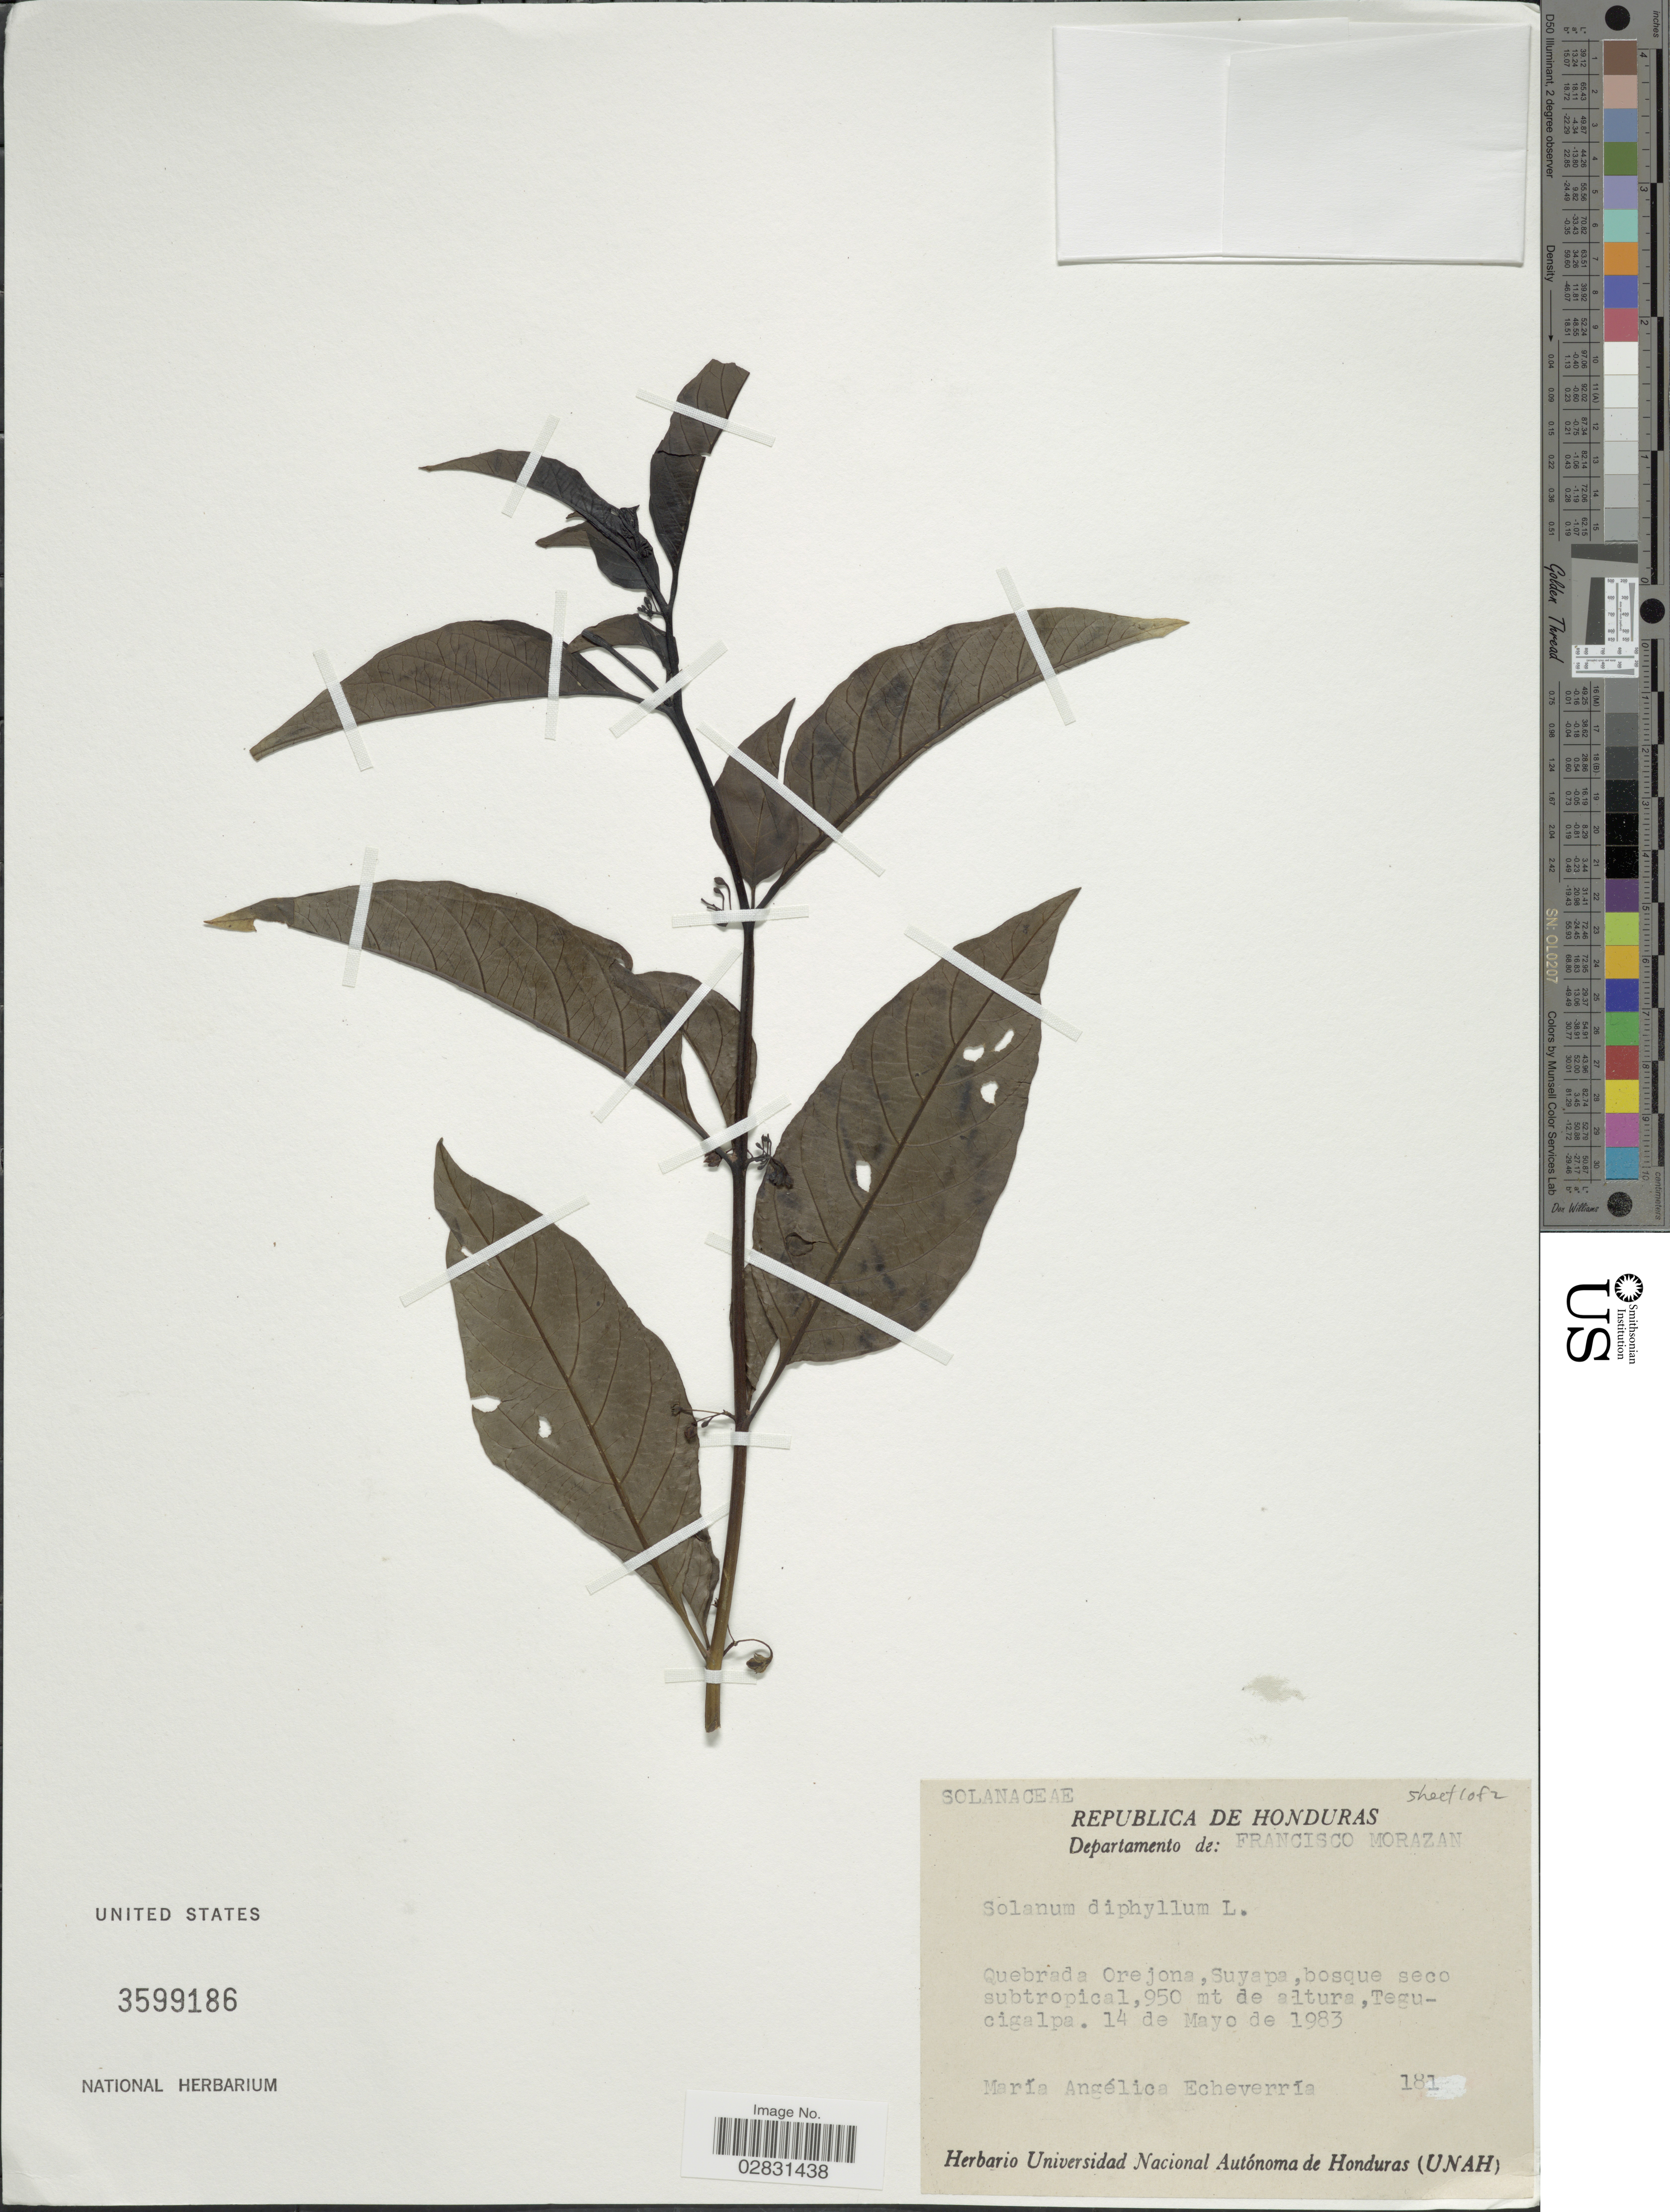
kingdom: Plantae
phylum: Tracheophyta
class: Magnoliopsida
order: Solanales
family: Solanaceae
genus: Solanum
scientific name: Solanum diphyllum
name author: L.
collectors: M. Echeverria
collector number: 181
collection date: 1983-05-14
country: Honduras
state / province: Fco. Morazán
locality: Departamento de: Francisco Morazan, Quebrada Crejona, Suyapa, bosque seco subtropical, Tegucigalpa.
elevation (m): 950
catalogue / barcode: US 3599186